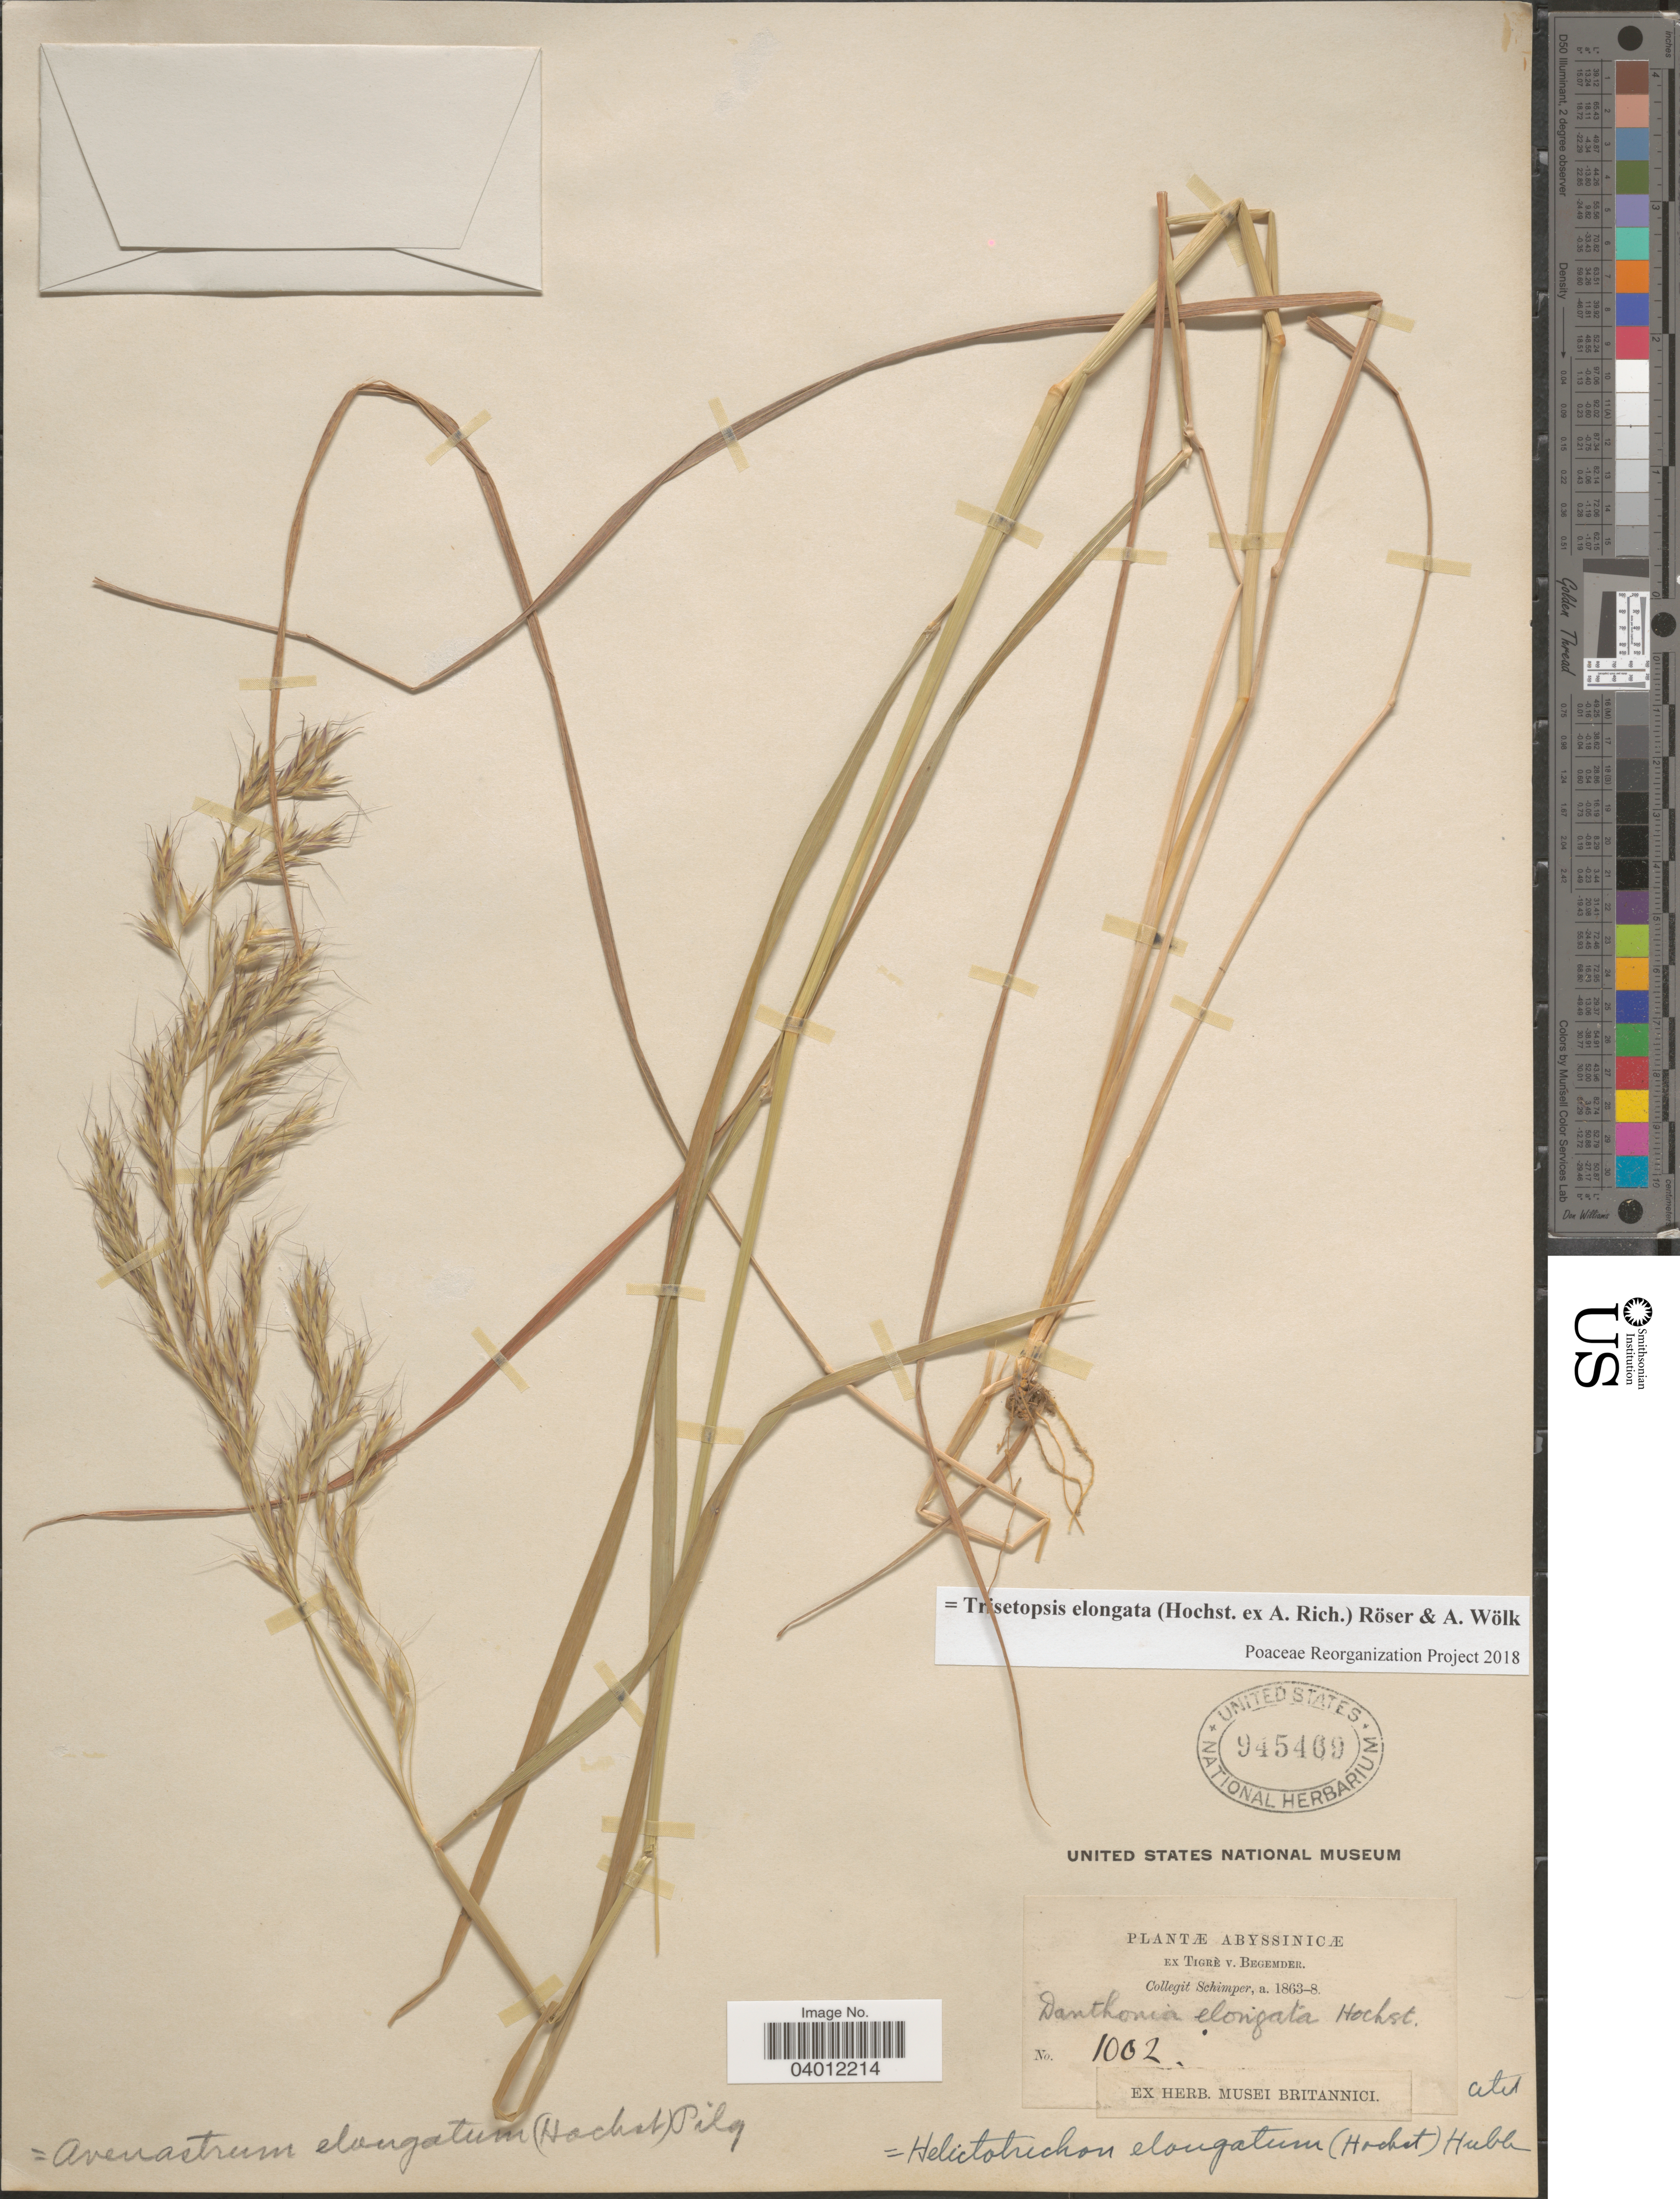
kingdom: Plantae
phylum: Tracheophyta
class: Liliopsida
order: Poales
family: Poaceae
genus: Trisetopsis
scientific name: Trisetopsis elongata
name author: (Hochst. ex A. Rich.) Röser & Wölk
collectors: -. Schimper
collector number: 1002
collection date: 1863/1868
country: Ethiopia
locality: Abyssinicæ.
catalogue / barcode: US 945469